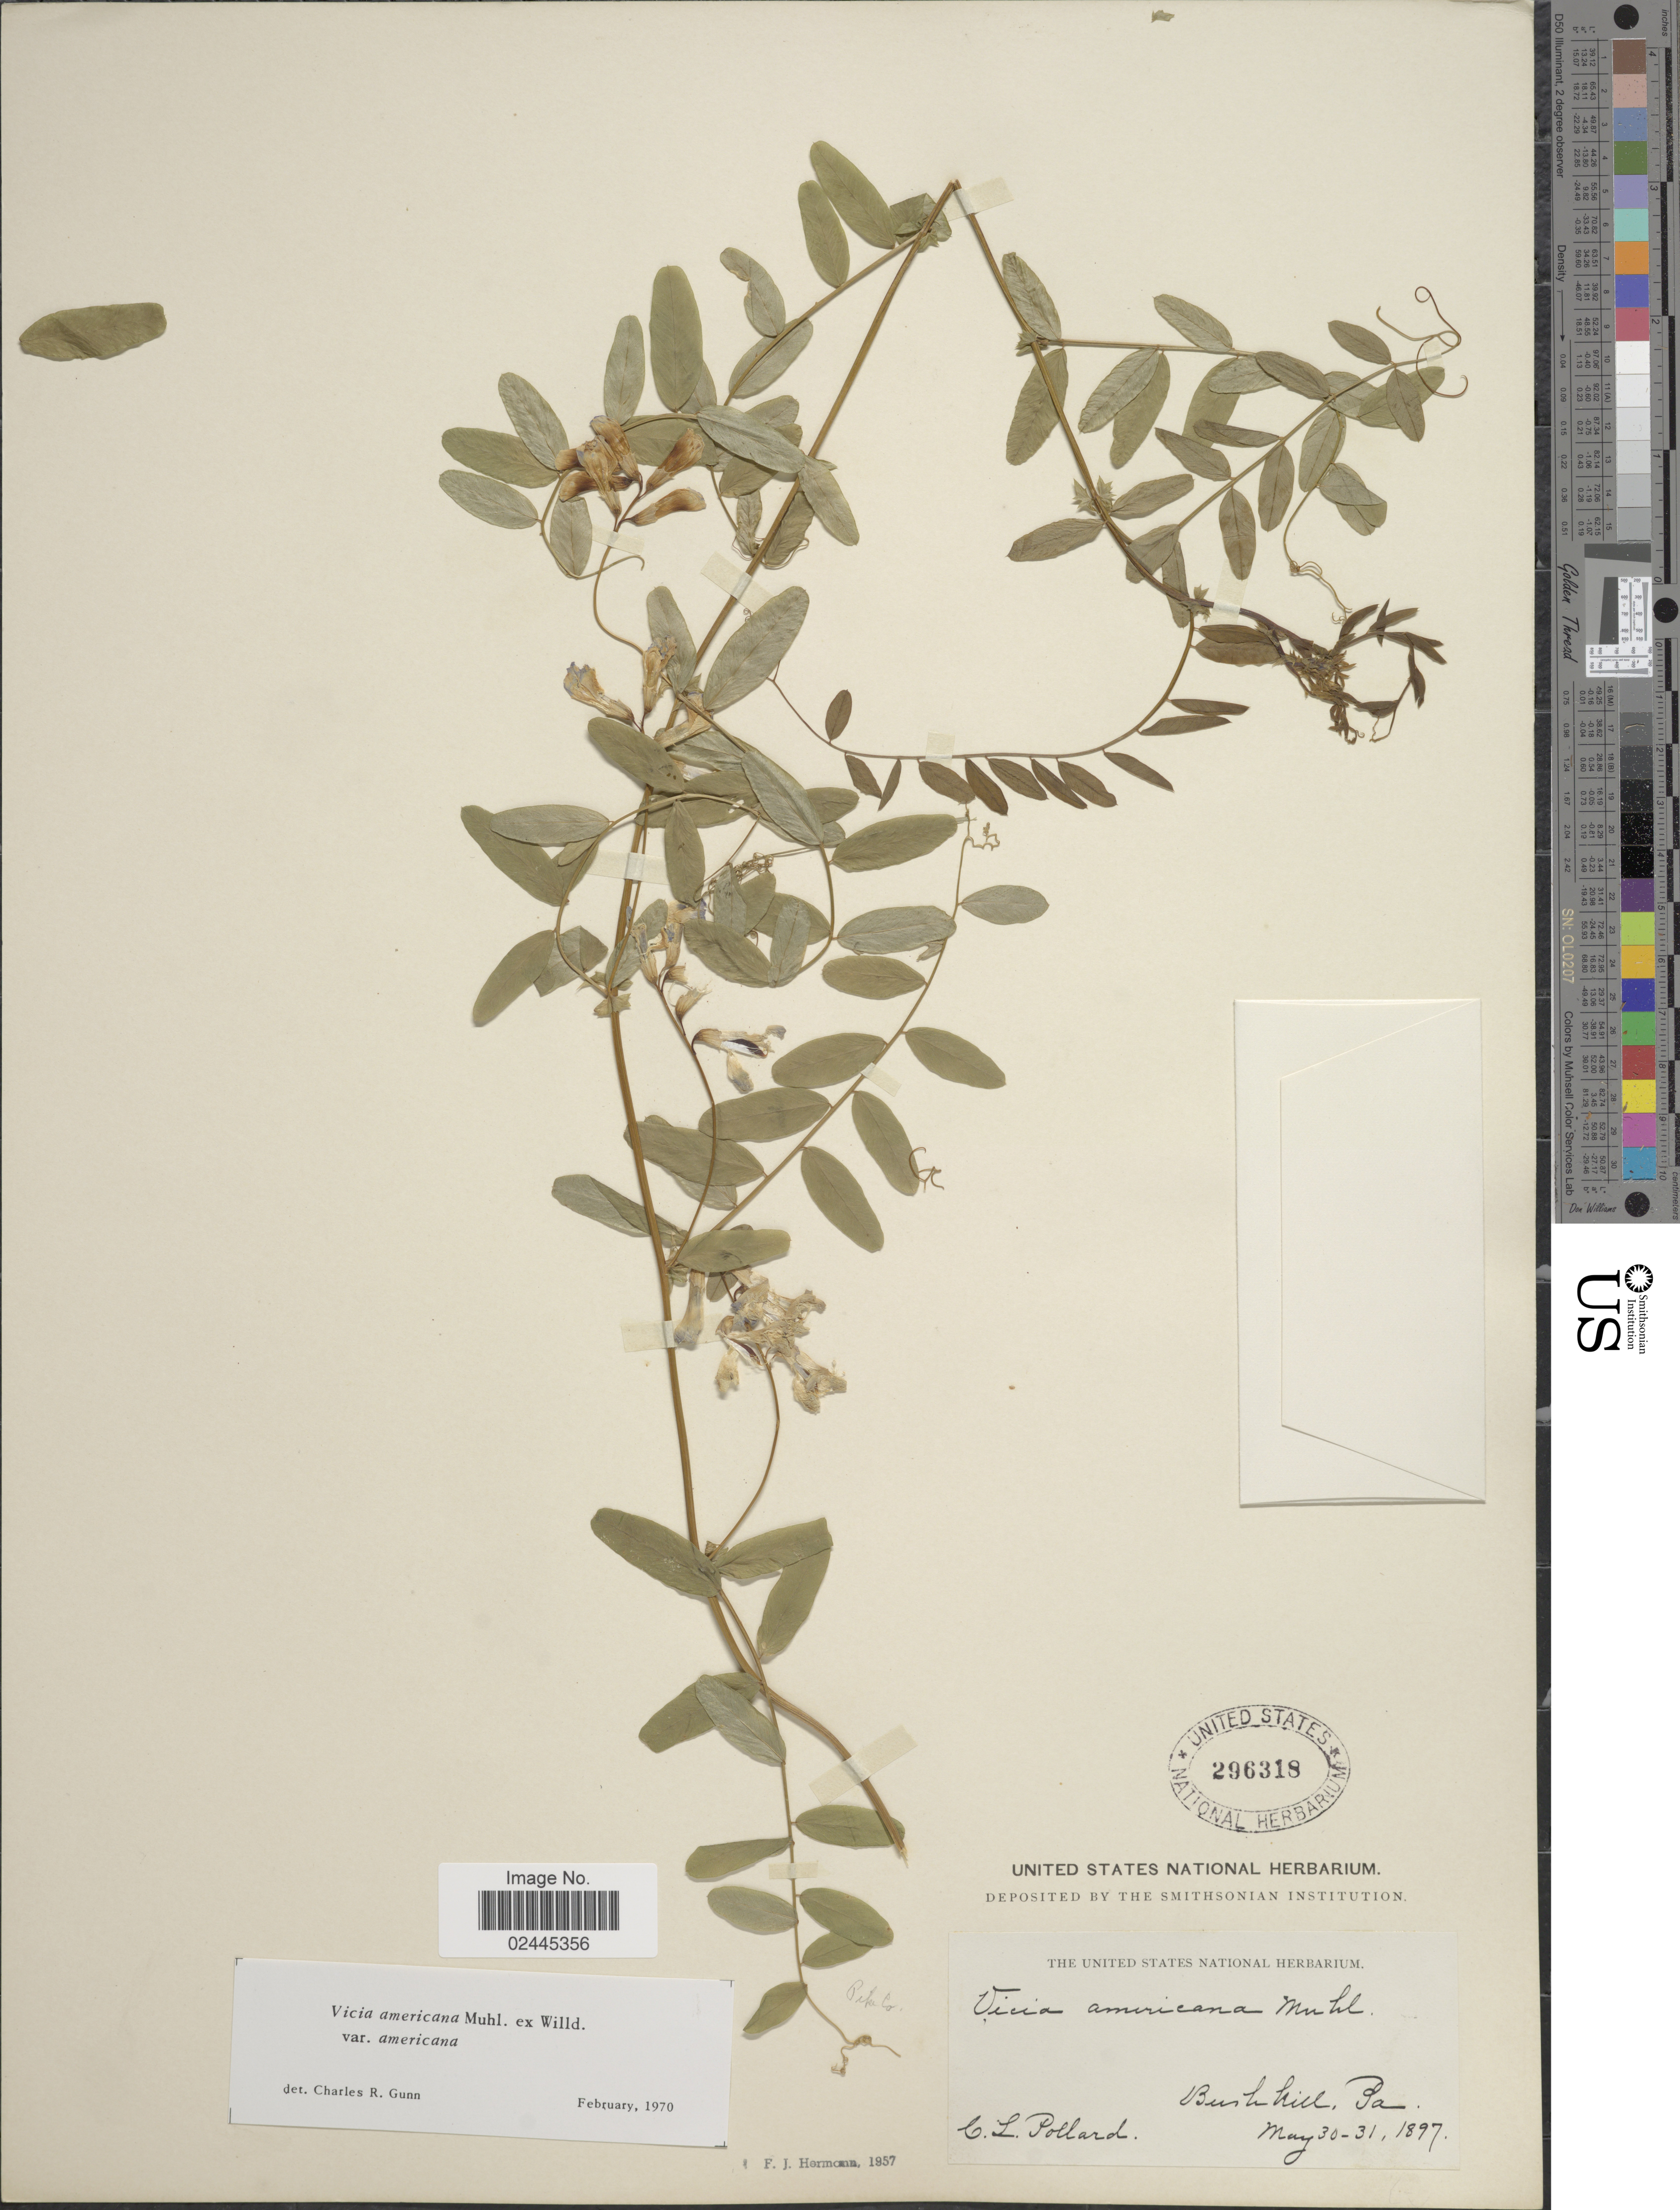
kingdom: Plantae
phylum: Tracheophyta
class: Magnoliopsida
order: Fabales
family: Fabaceae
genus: Vicia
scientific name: Vicia americana var. americana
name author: Muhl. ex Willd.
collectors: C. L. Pollard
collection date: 1897-05-30/1897-05-31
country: United States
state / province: Pennsylvania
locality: Bushhill, Pa.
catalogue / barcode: US 296318